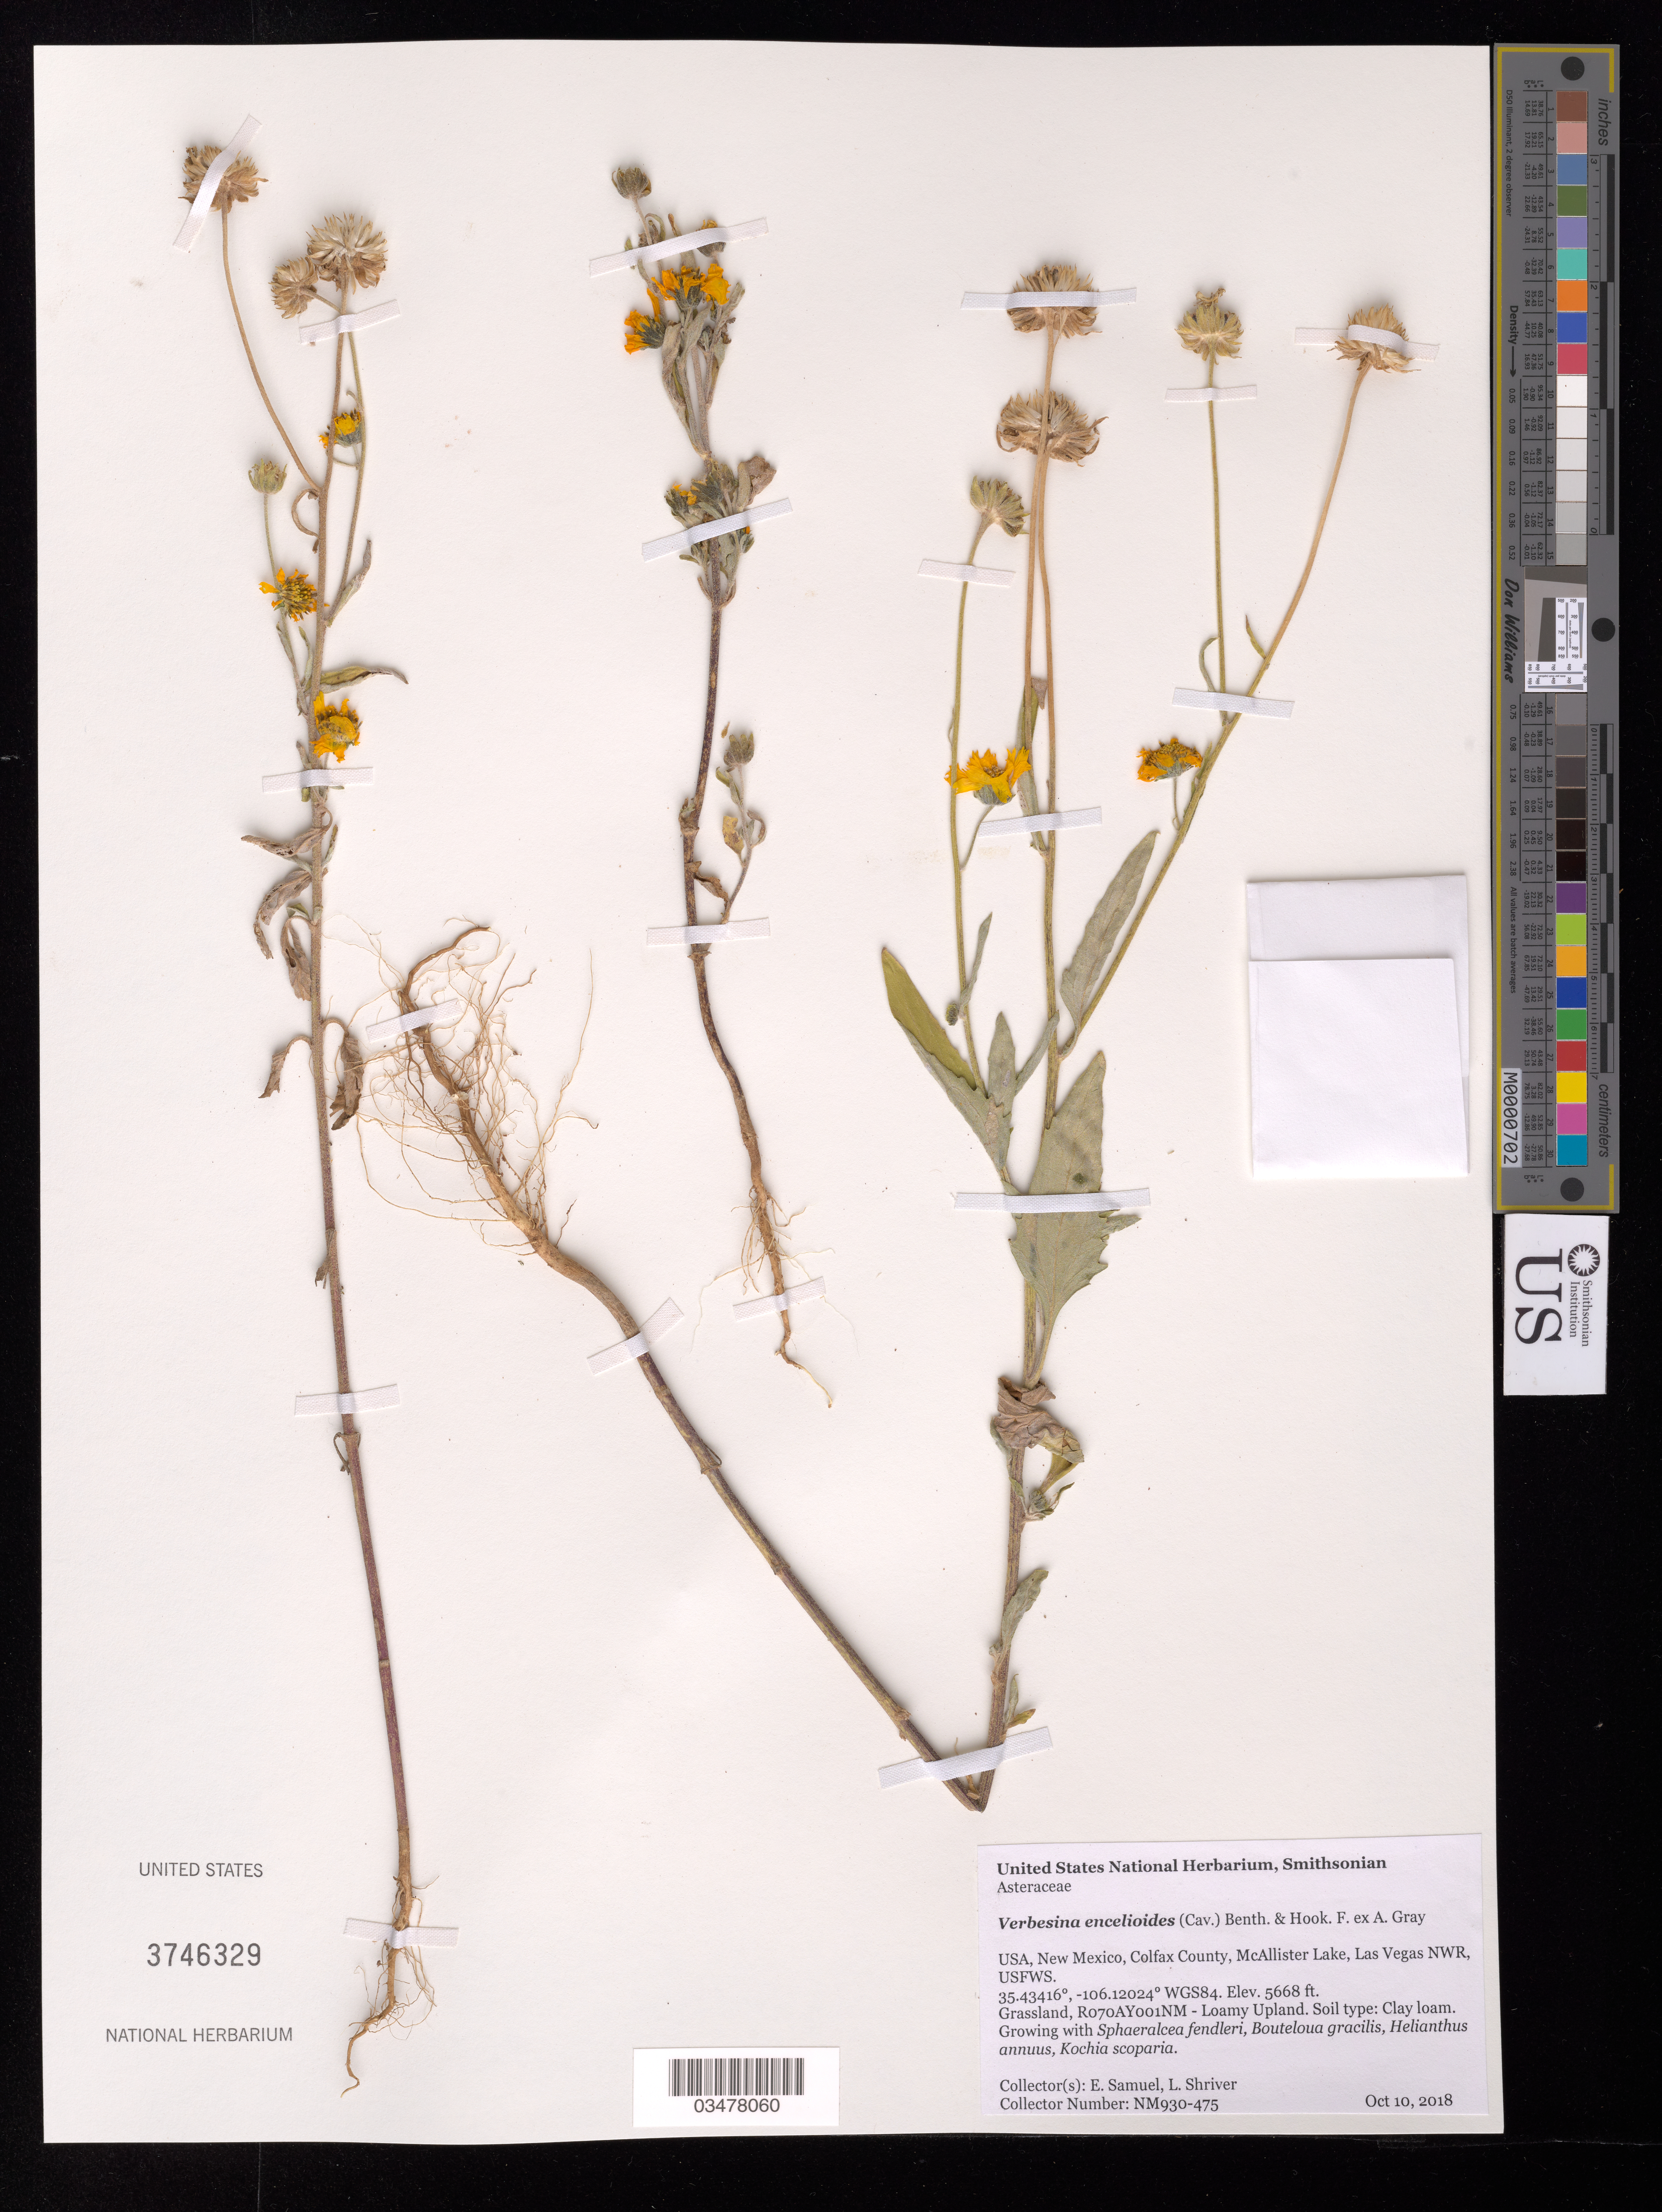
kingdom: Plantae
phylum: Tracheophyta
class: Magnoliopsida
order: Asterales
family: Asteraceae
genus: Verbesina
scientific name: Verbesina encelioides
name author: (Cav.) Benth. & Hook. ex A. Gray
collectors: E. Samuel & L. Shriver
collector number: NM930-475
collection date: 2018-10-10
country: United States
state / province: New Mexico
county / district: Colfax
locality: Las Vegas National Wildlife Refuge, McAllister Lake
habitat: R070AY001NM - Loamy Upland. Clay loam. With Sphaeralcea fendleri, Bouteloua gracilis, Helianthus annuus, Kochia scoparia.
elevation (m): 1728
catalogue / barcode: US 3746329